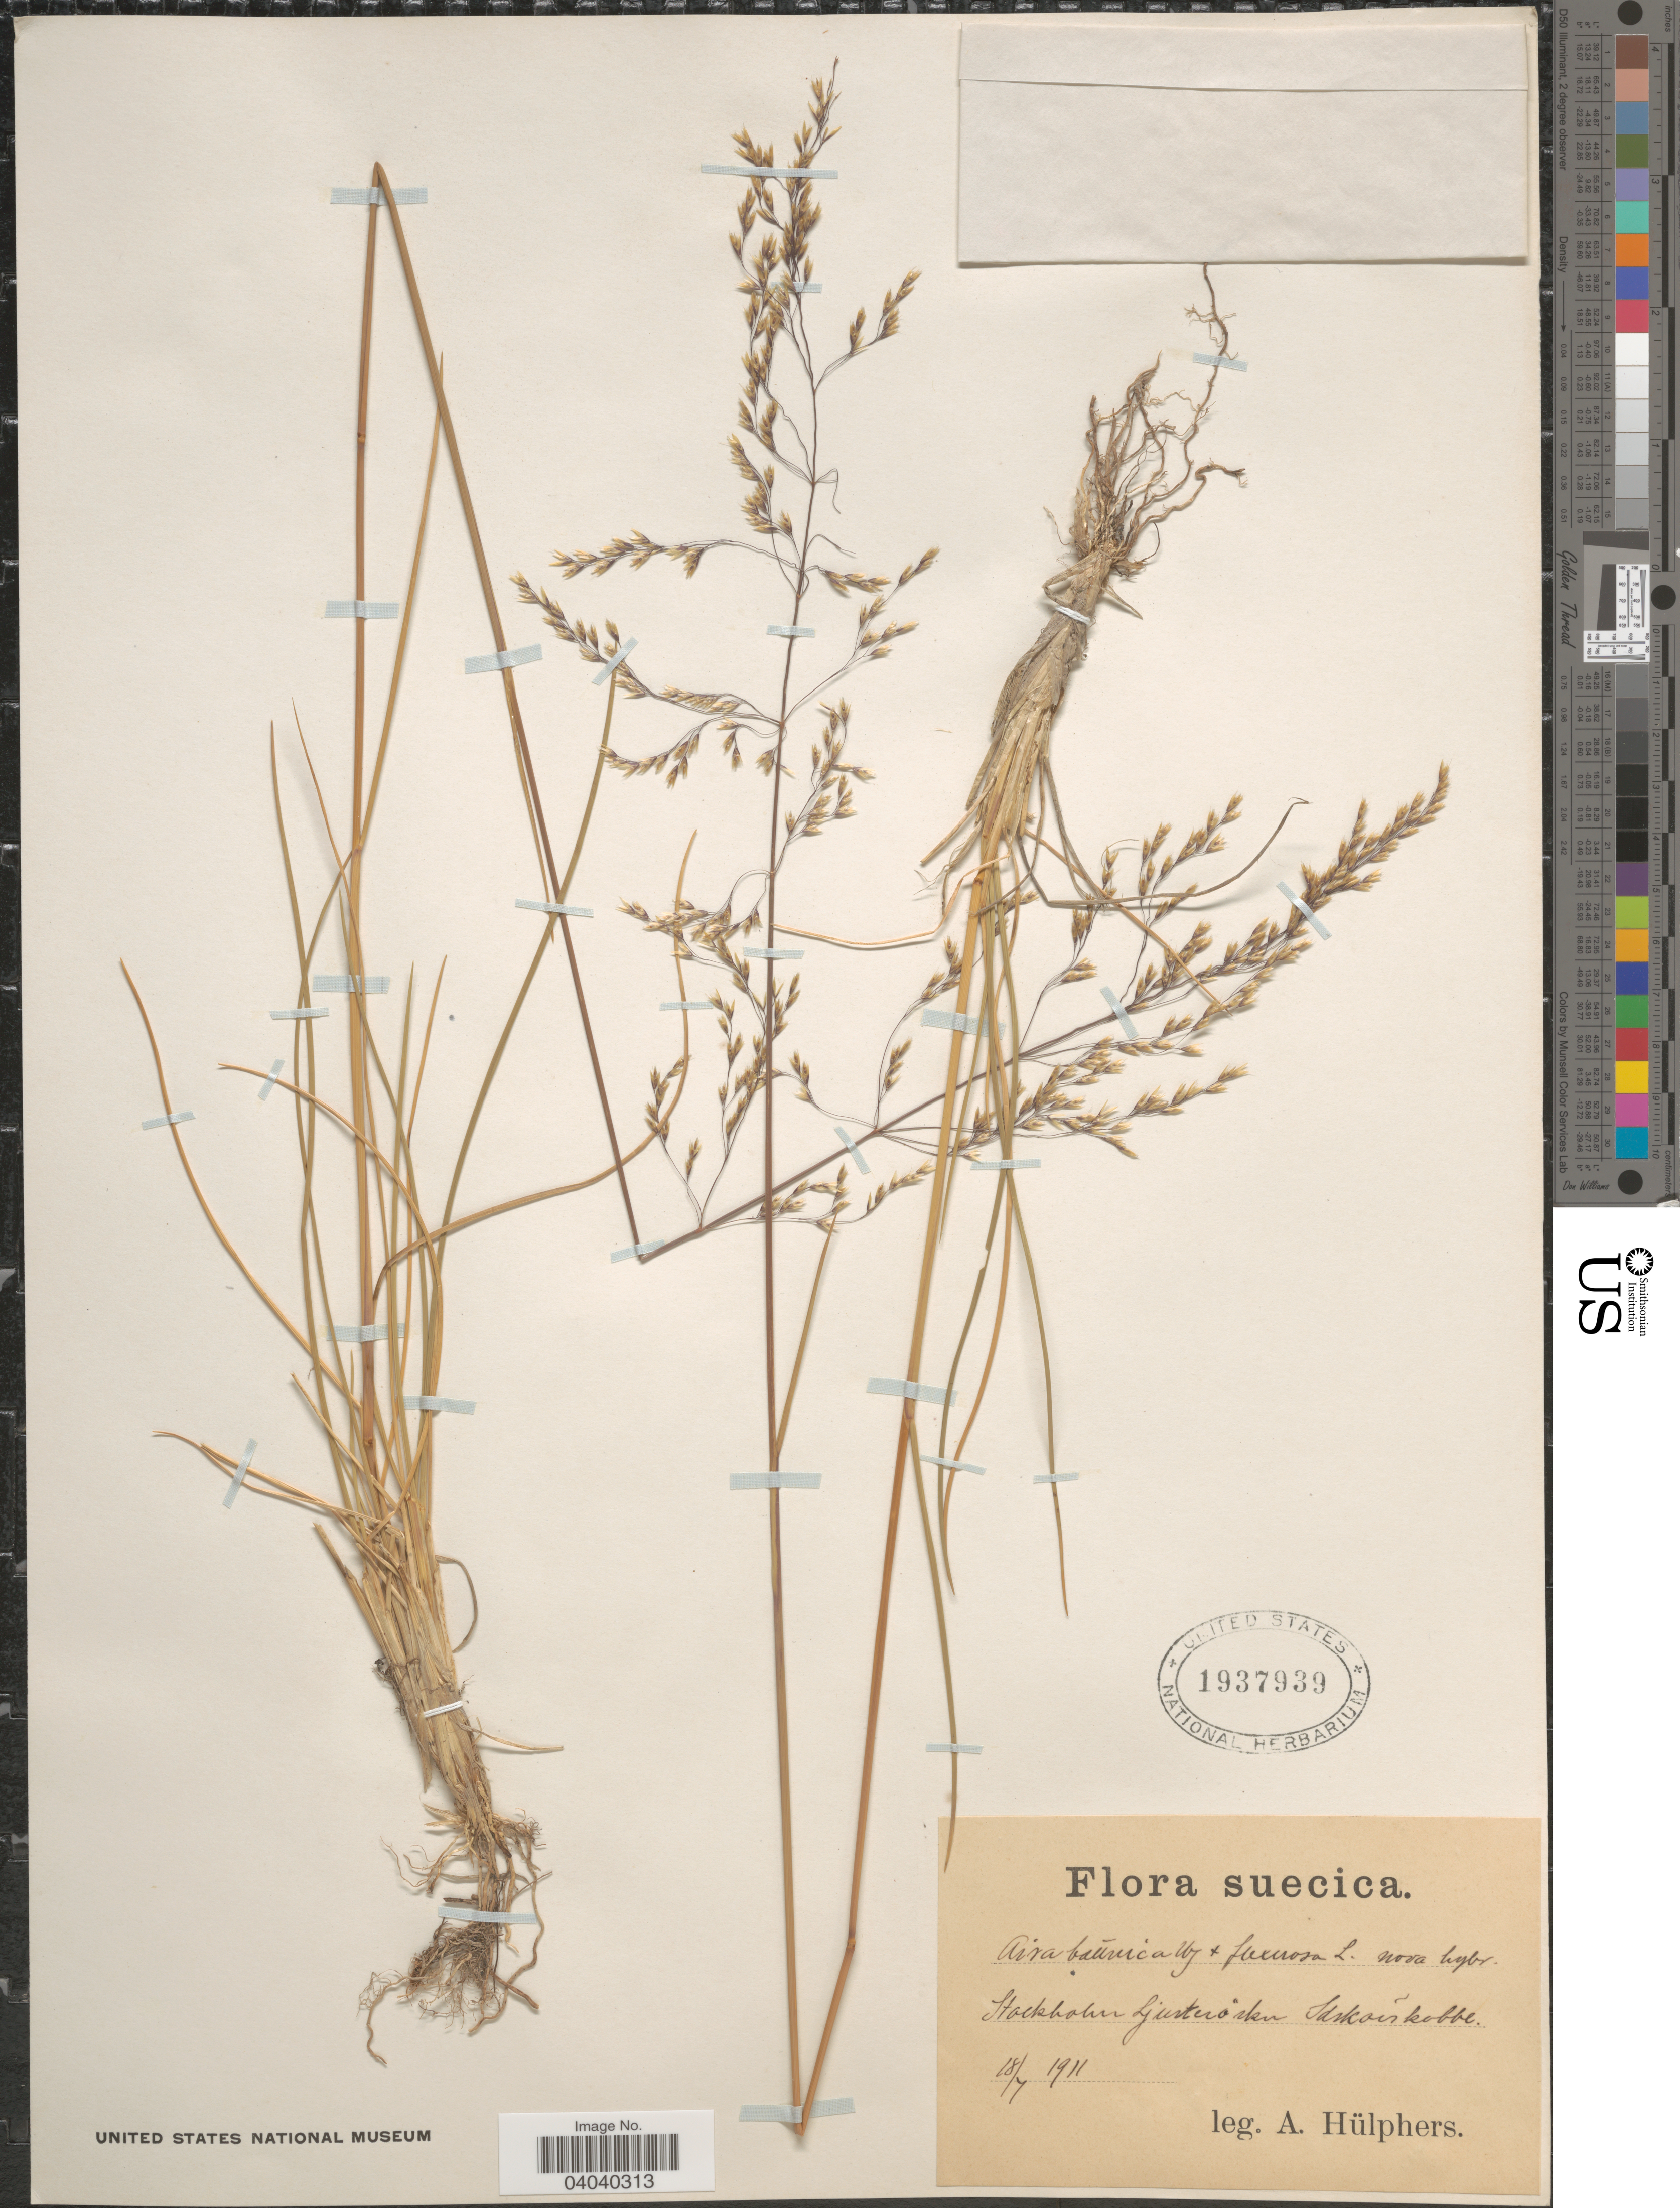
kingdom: Plantae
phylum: Tracheophyta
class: Liliopsida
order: Poales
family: Poaceae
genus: Deschampsia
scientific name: Deschampsia bottnica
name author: (Wahlenb.) Trin.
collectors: A. Hülphers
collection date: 1911-07-18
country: Sweden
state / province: Stockholm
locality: Suecica. Stockholm Ljusterö skn Saskoes kobbe. [interpreted]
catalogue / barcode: US 1937939